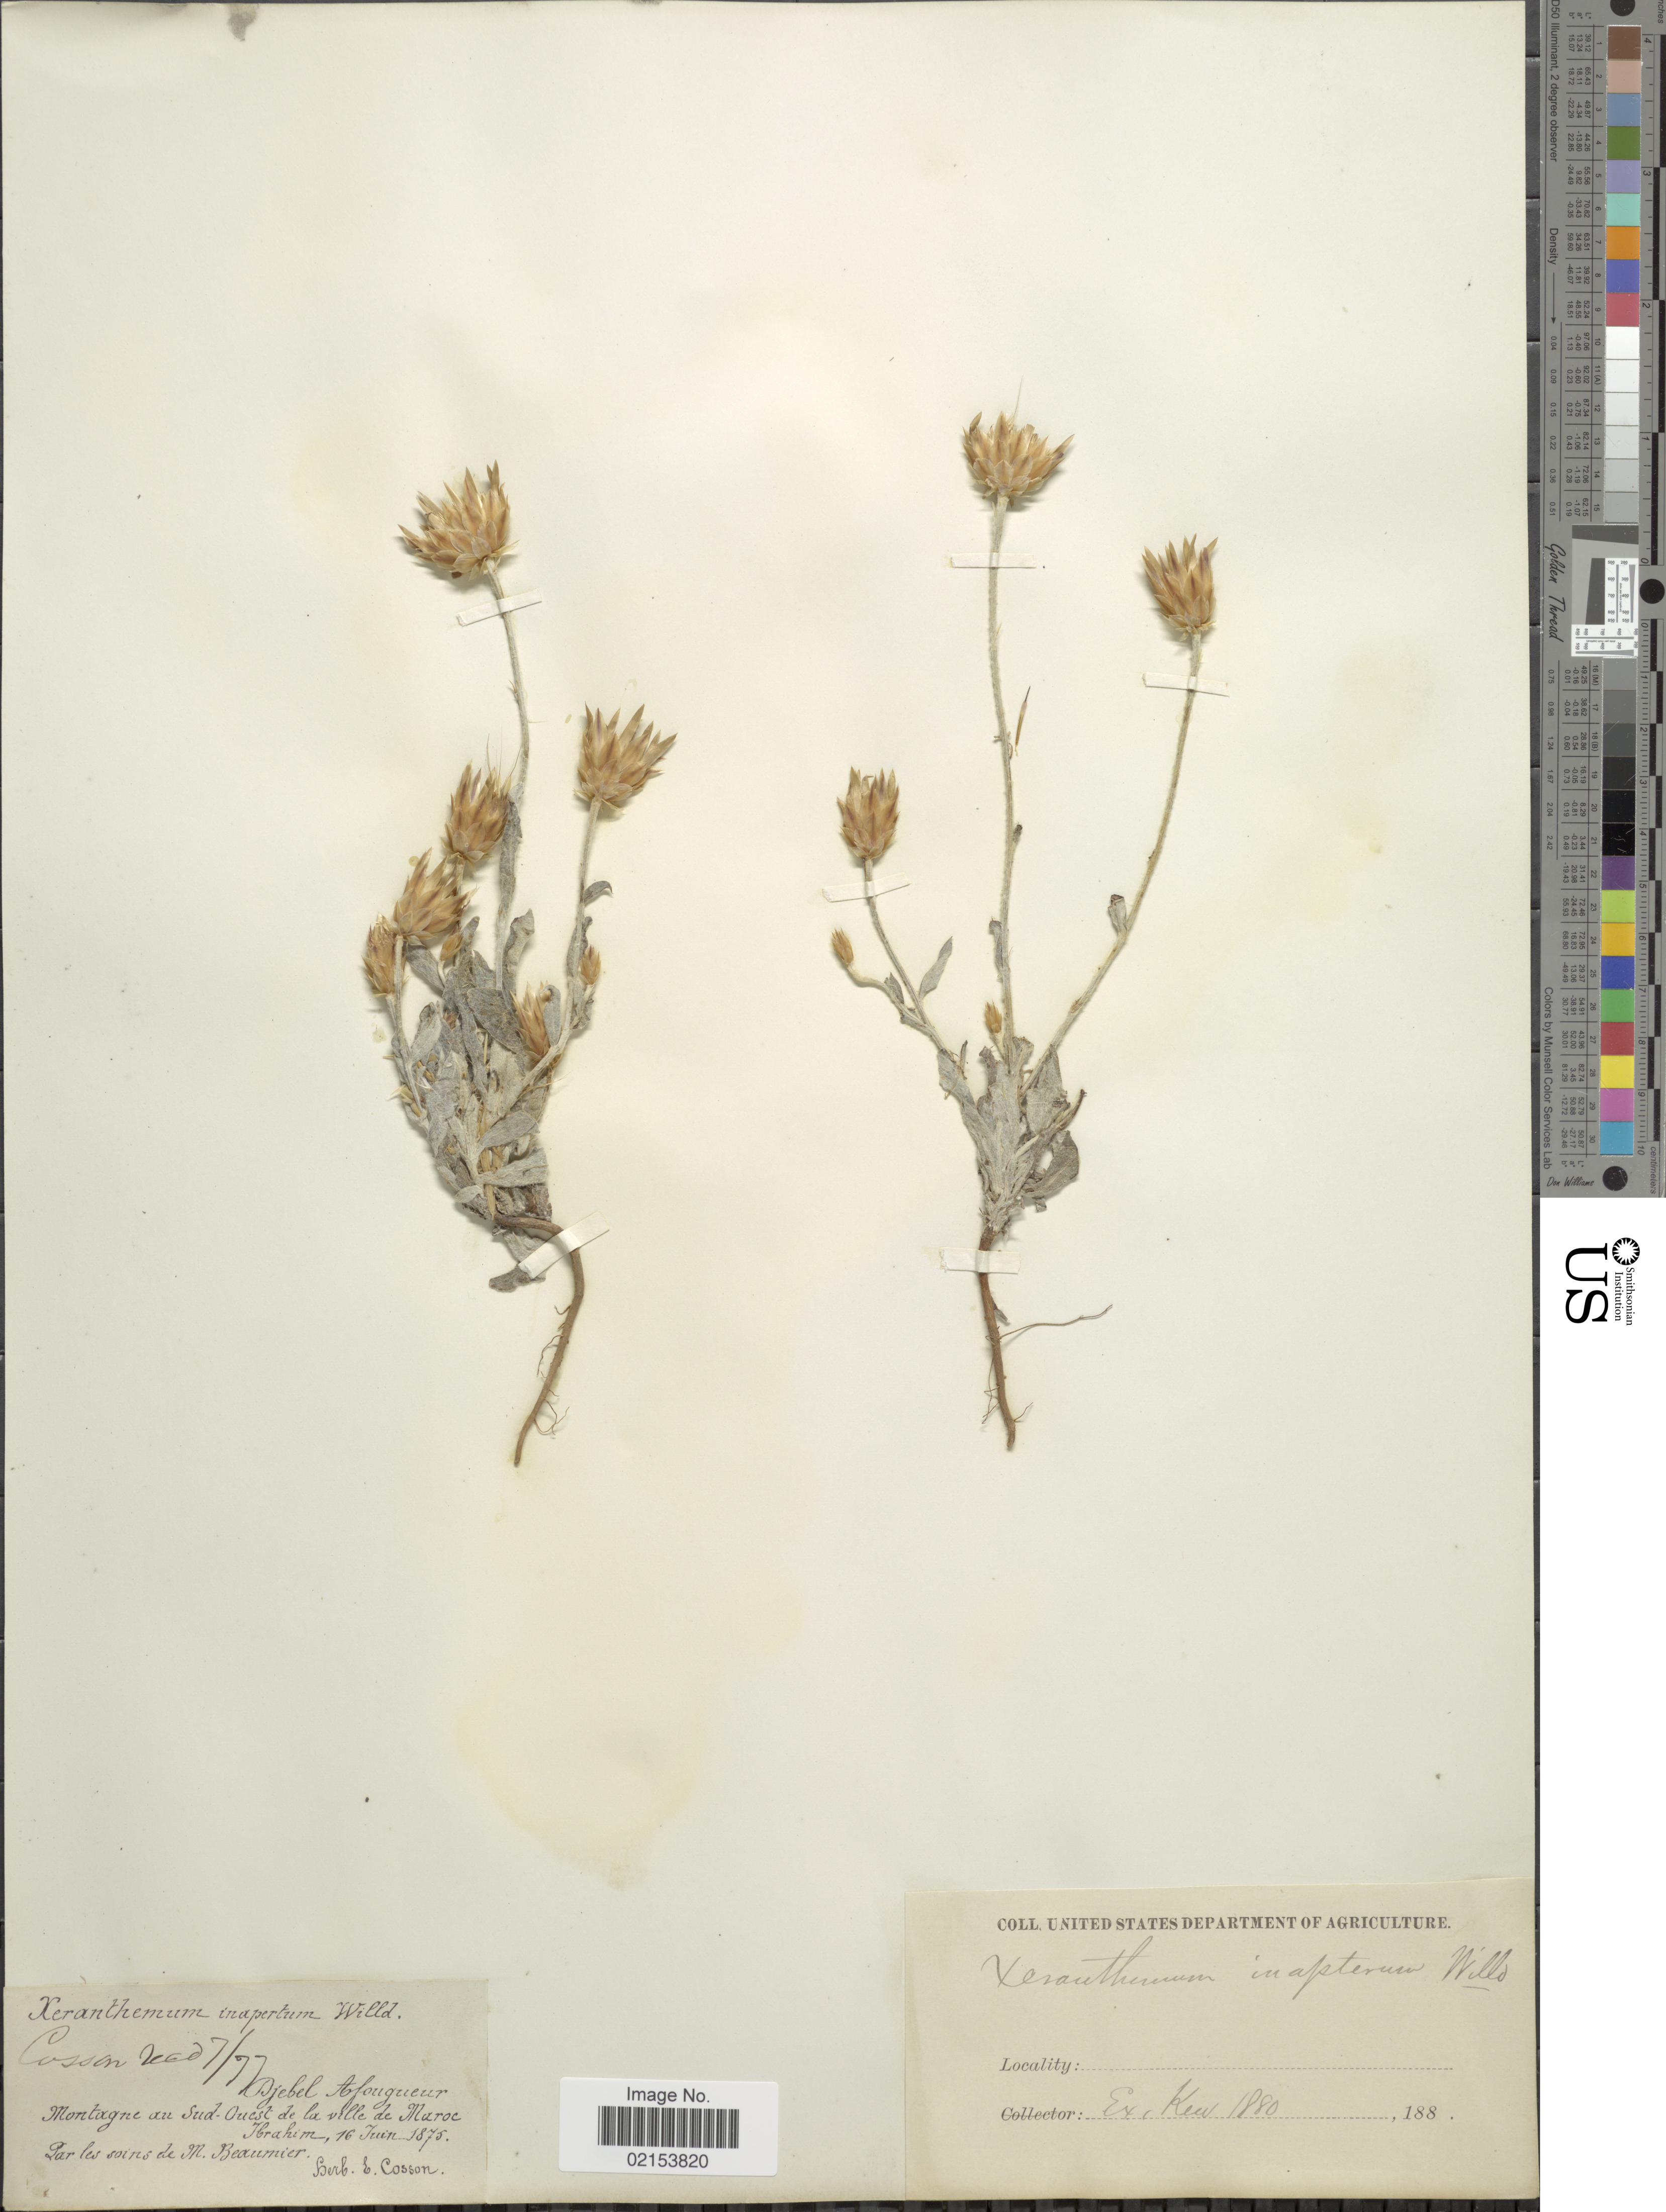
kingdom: Plantae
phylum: Tracheophyta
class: Magnoliopsida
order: Asterales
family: Asteraceae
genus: Xeranthemum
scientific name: Xeranthemum inapertum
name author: (L.) Mill.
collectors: ex herb. E. Cosson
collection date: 1875-06-16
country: Morocco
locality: Montagne an Sud-Ouest de la ville de Maroc. Ibrahim. par les sins de M. baumier